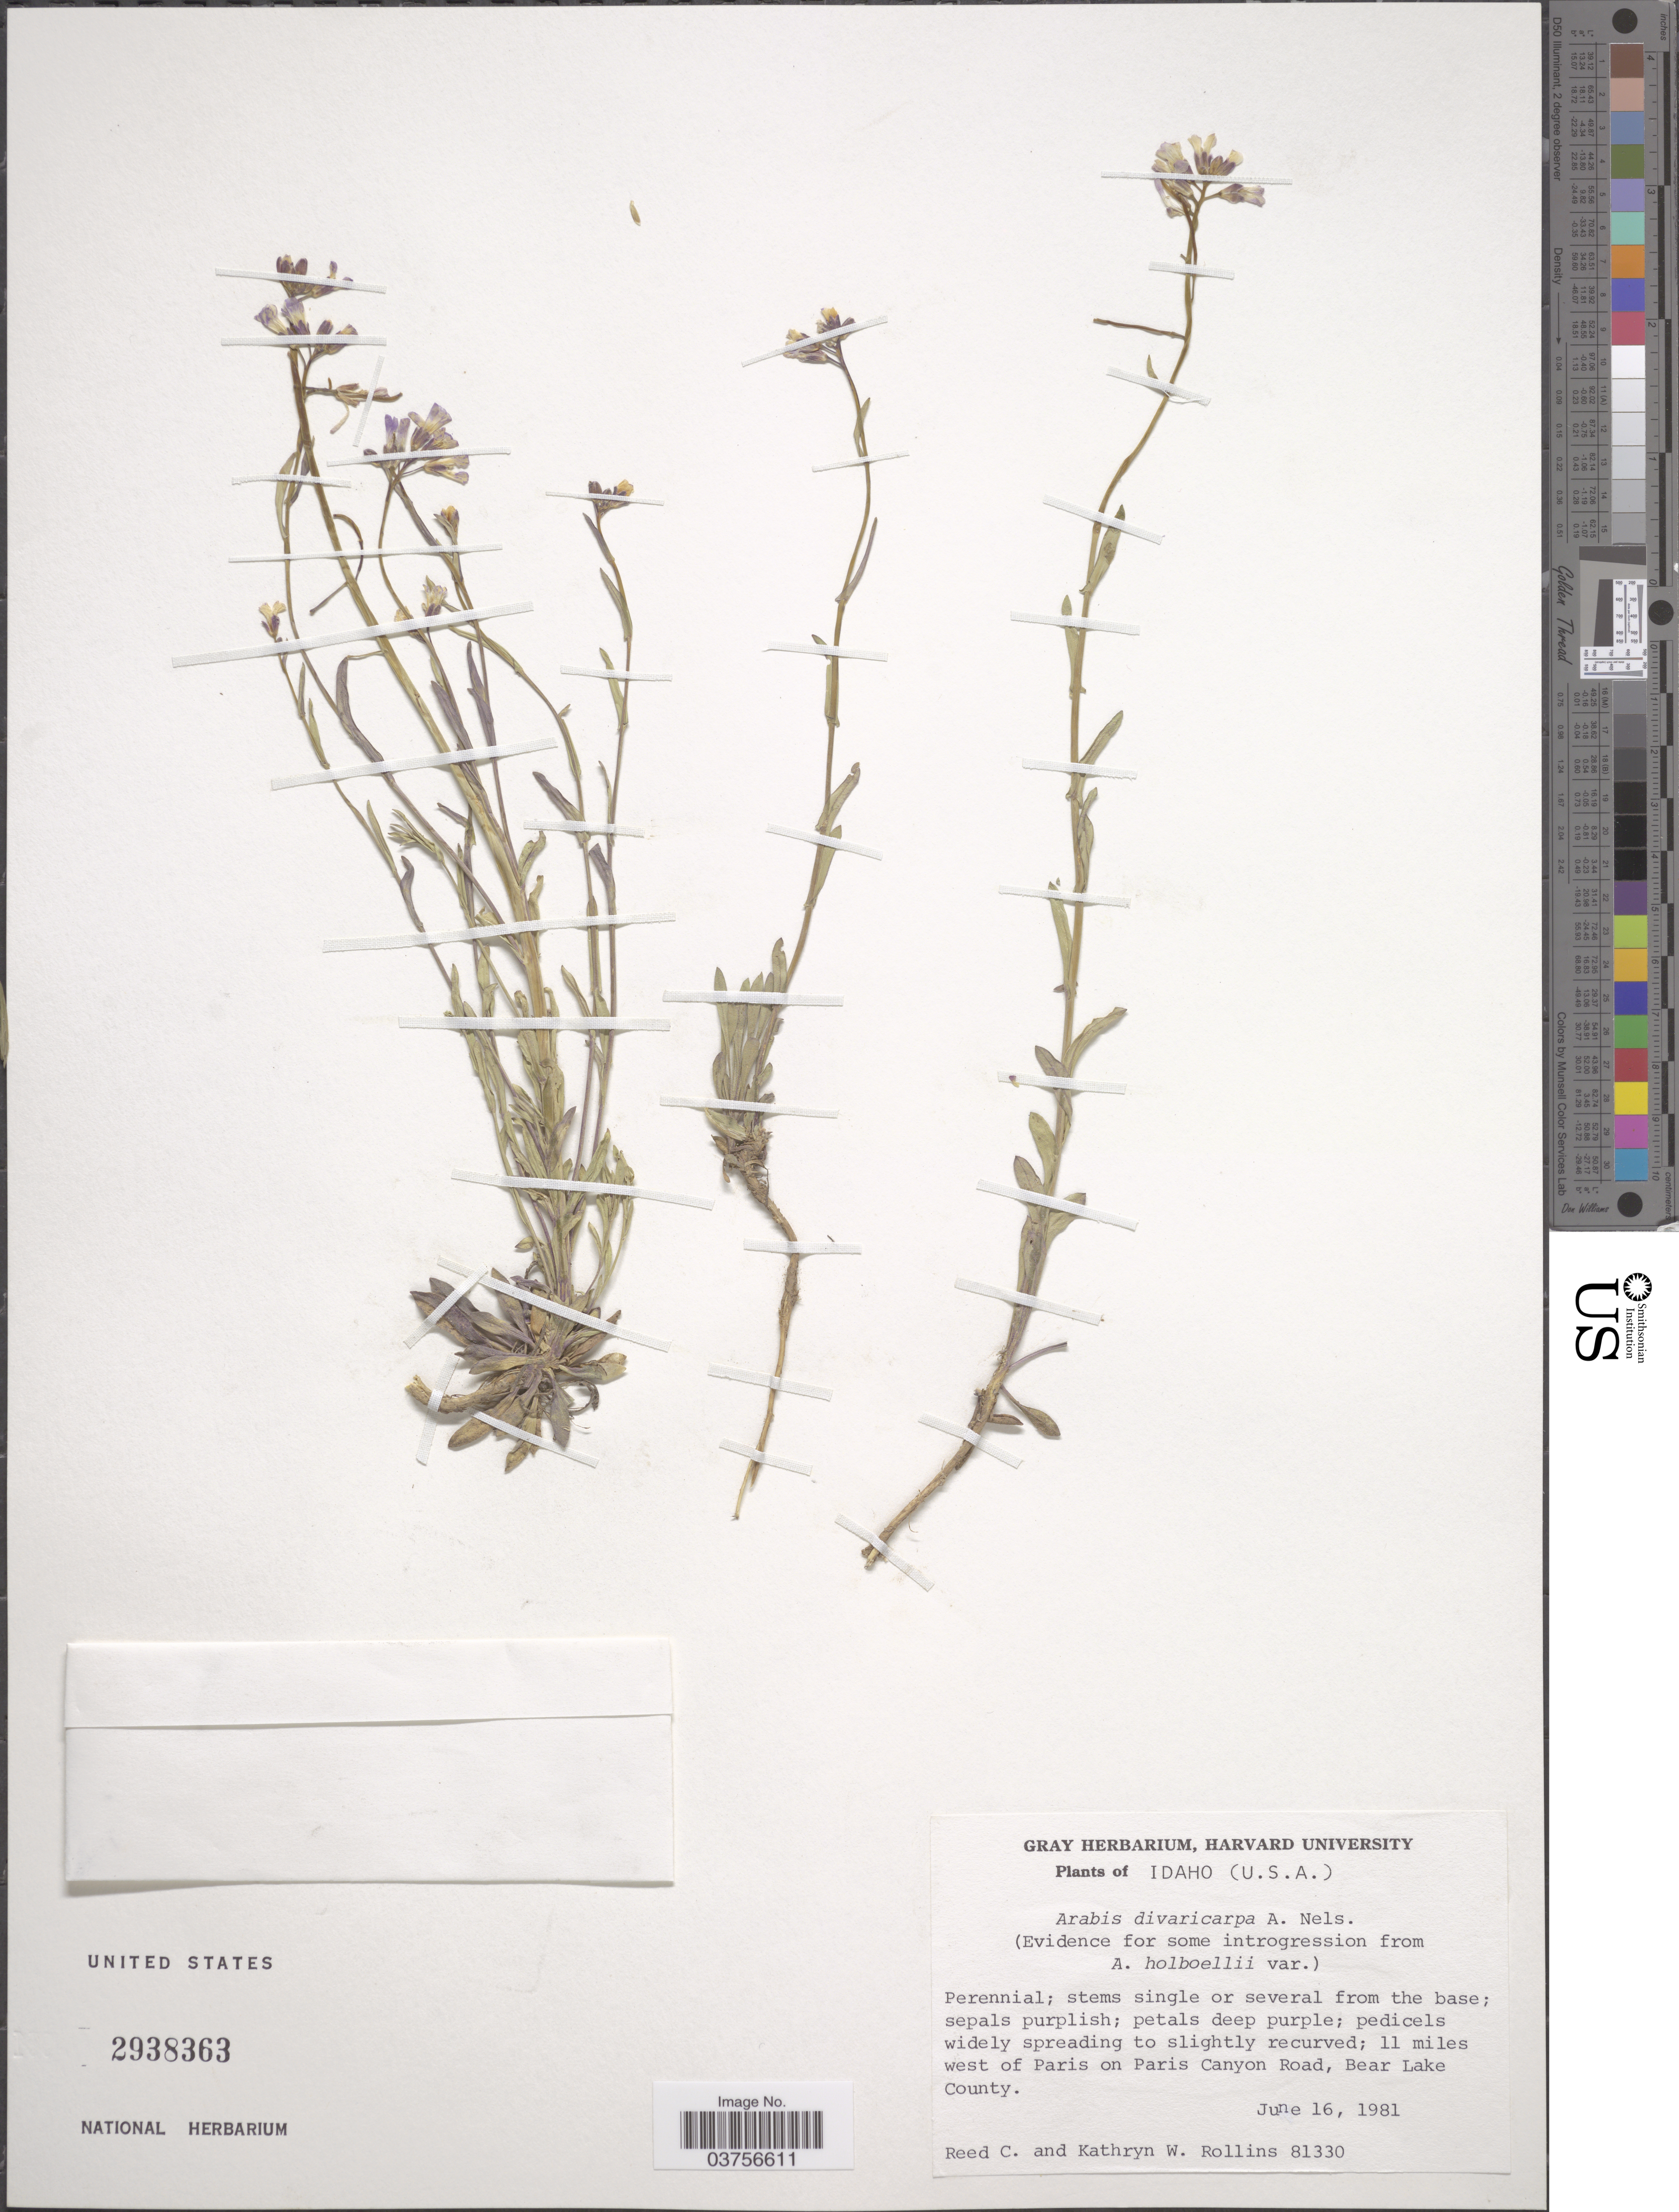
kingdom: Plantae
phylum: Tracheophyta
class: Magnoliopsida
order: Brassicales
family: Brassicaceae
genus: Arabis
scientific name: Arabis divaricarpa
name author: A. Nelson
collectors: R. C. Rollins & K. W. Rollins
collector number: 81330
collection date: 1981-06-16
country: United States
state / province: Idaho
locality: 11 miles west of Paris on Paris Canyon Road, Bear Lake County.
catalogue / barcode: US 2938363